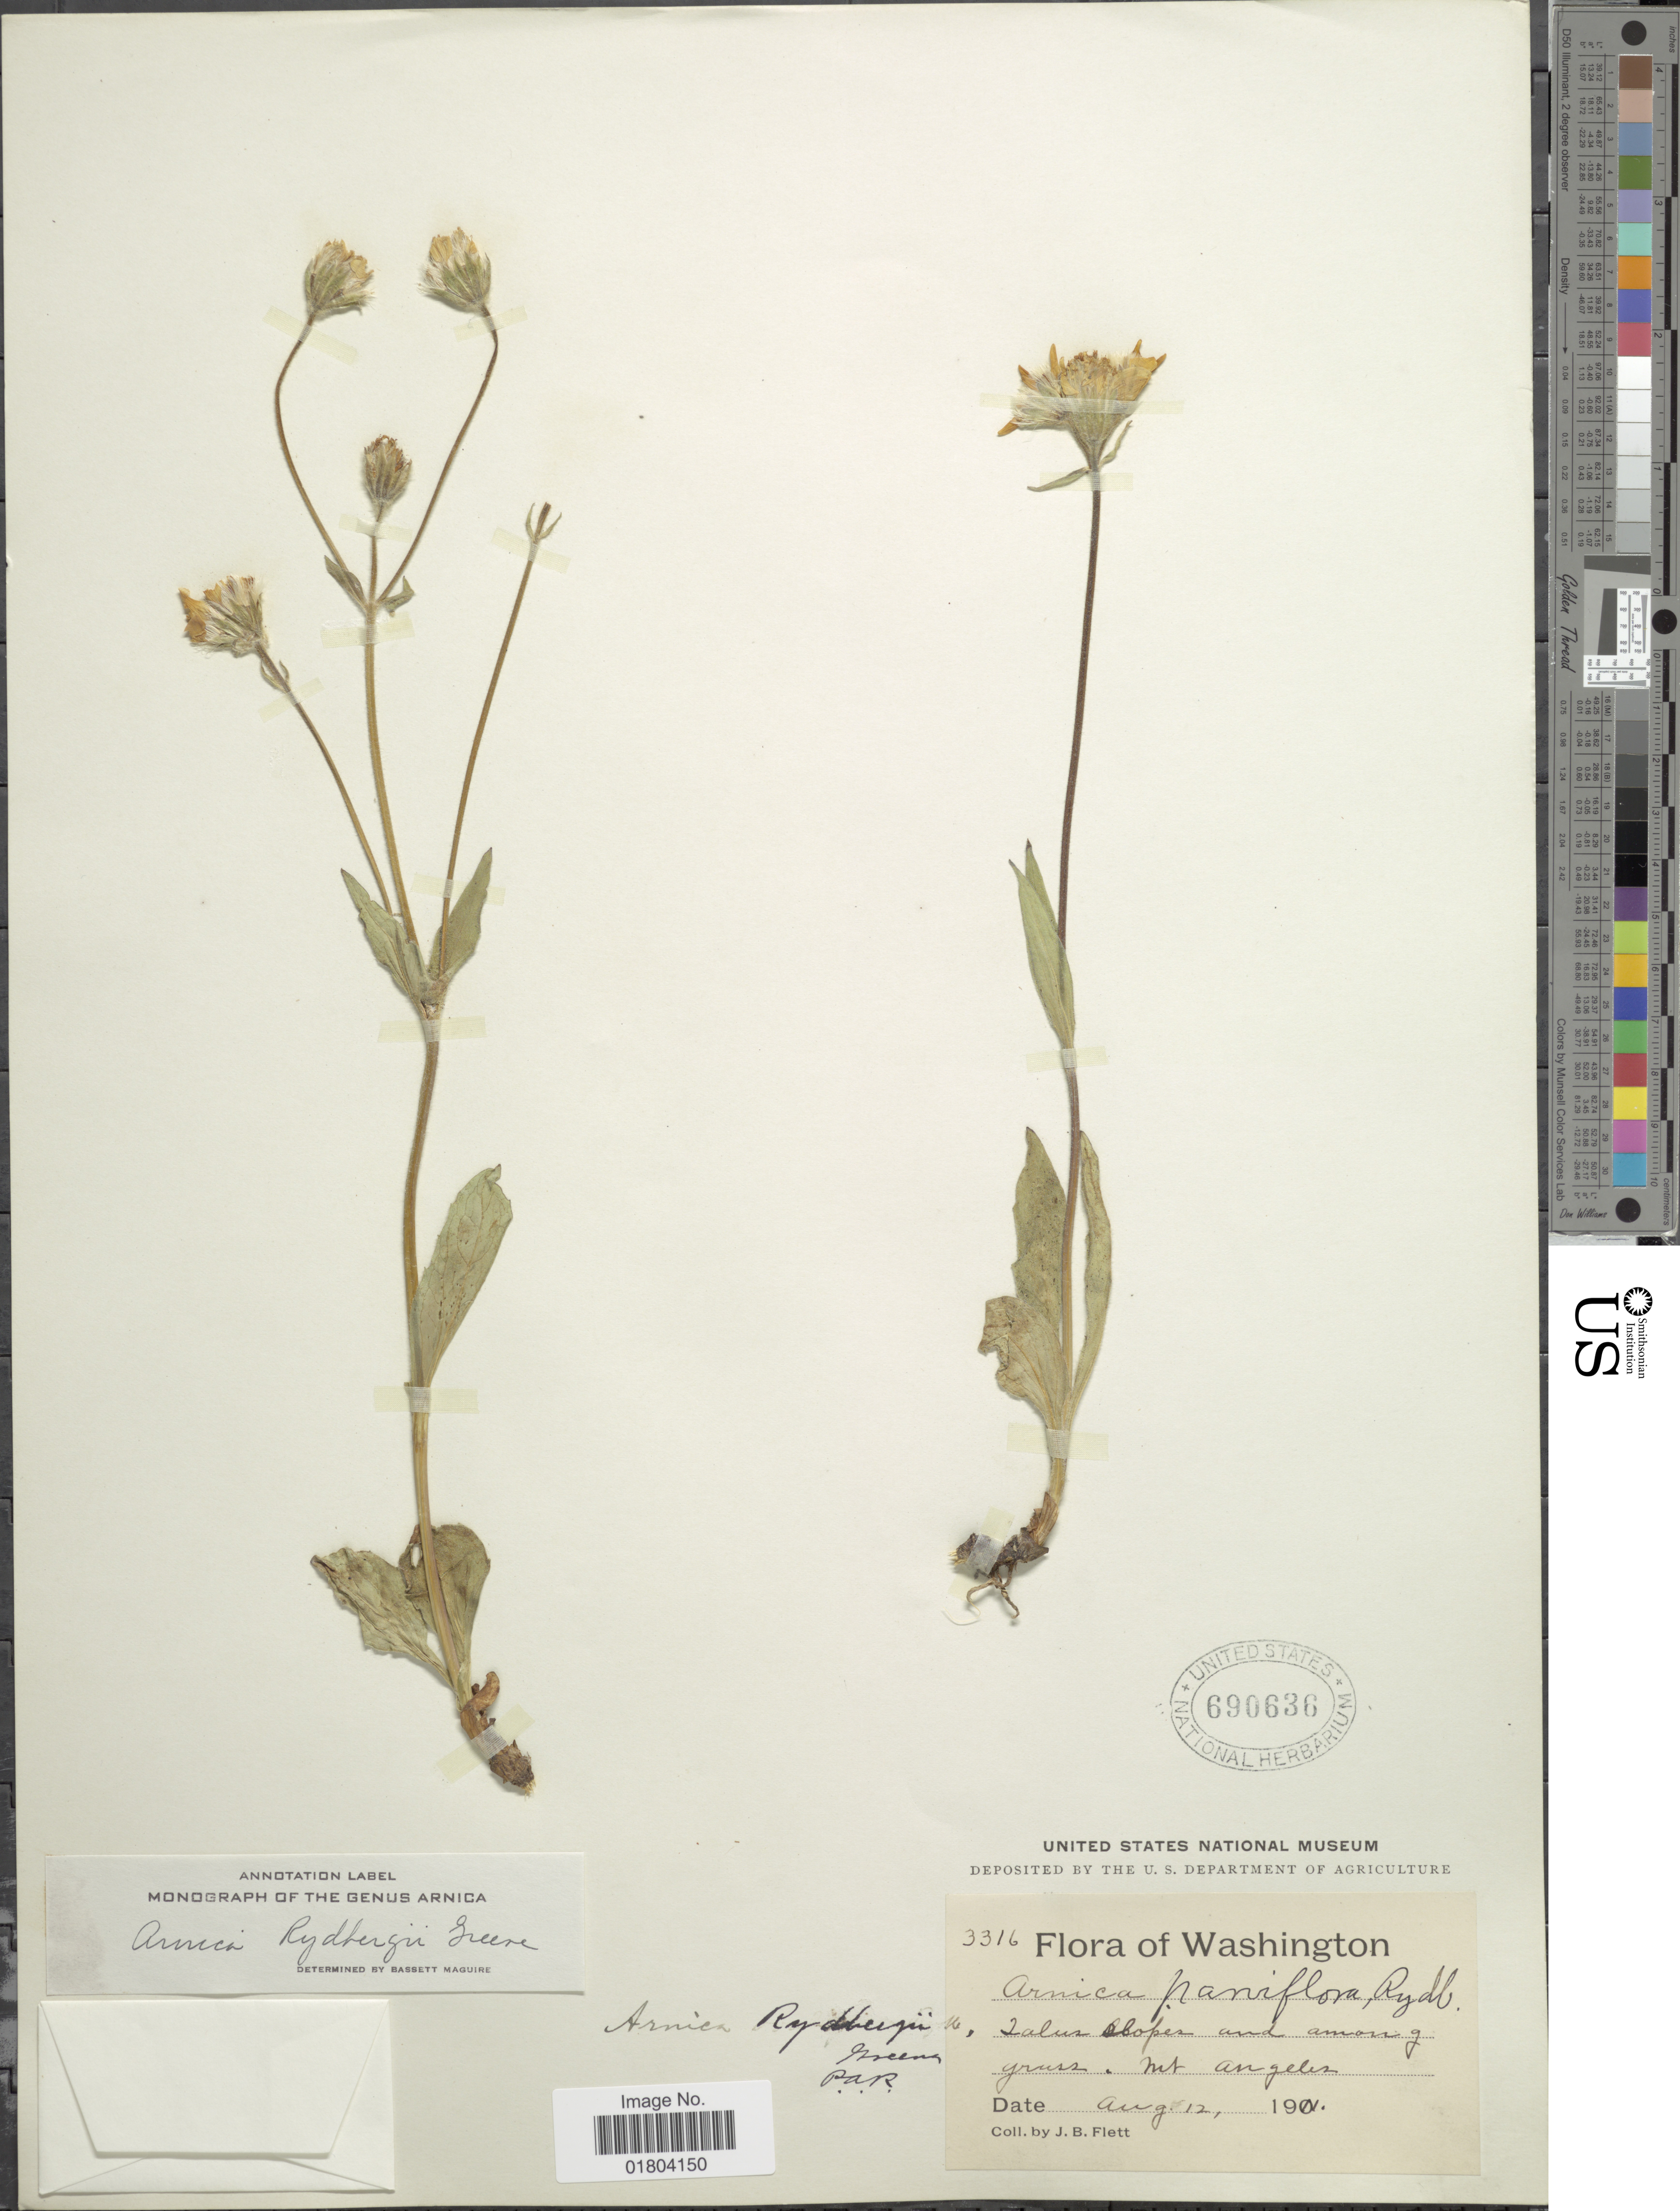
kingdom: Plantae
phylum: Tracheophyta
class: Magnoliopsida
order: Asterales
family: Asteraceae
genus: Arnica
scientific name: Arnica rydbergii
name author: Greene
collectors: J. Flett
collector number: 3316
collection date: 1911-08-12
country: United States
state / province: Washington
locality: Talus slopes and among grass, Mt Angeles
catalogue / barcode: US 690636